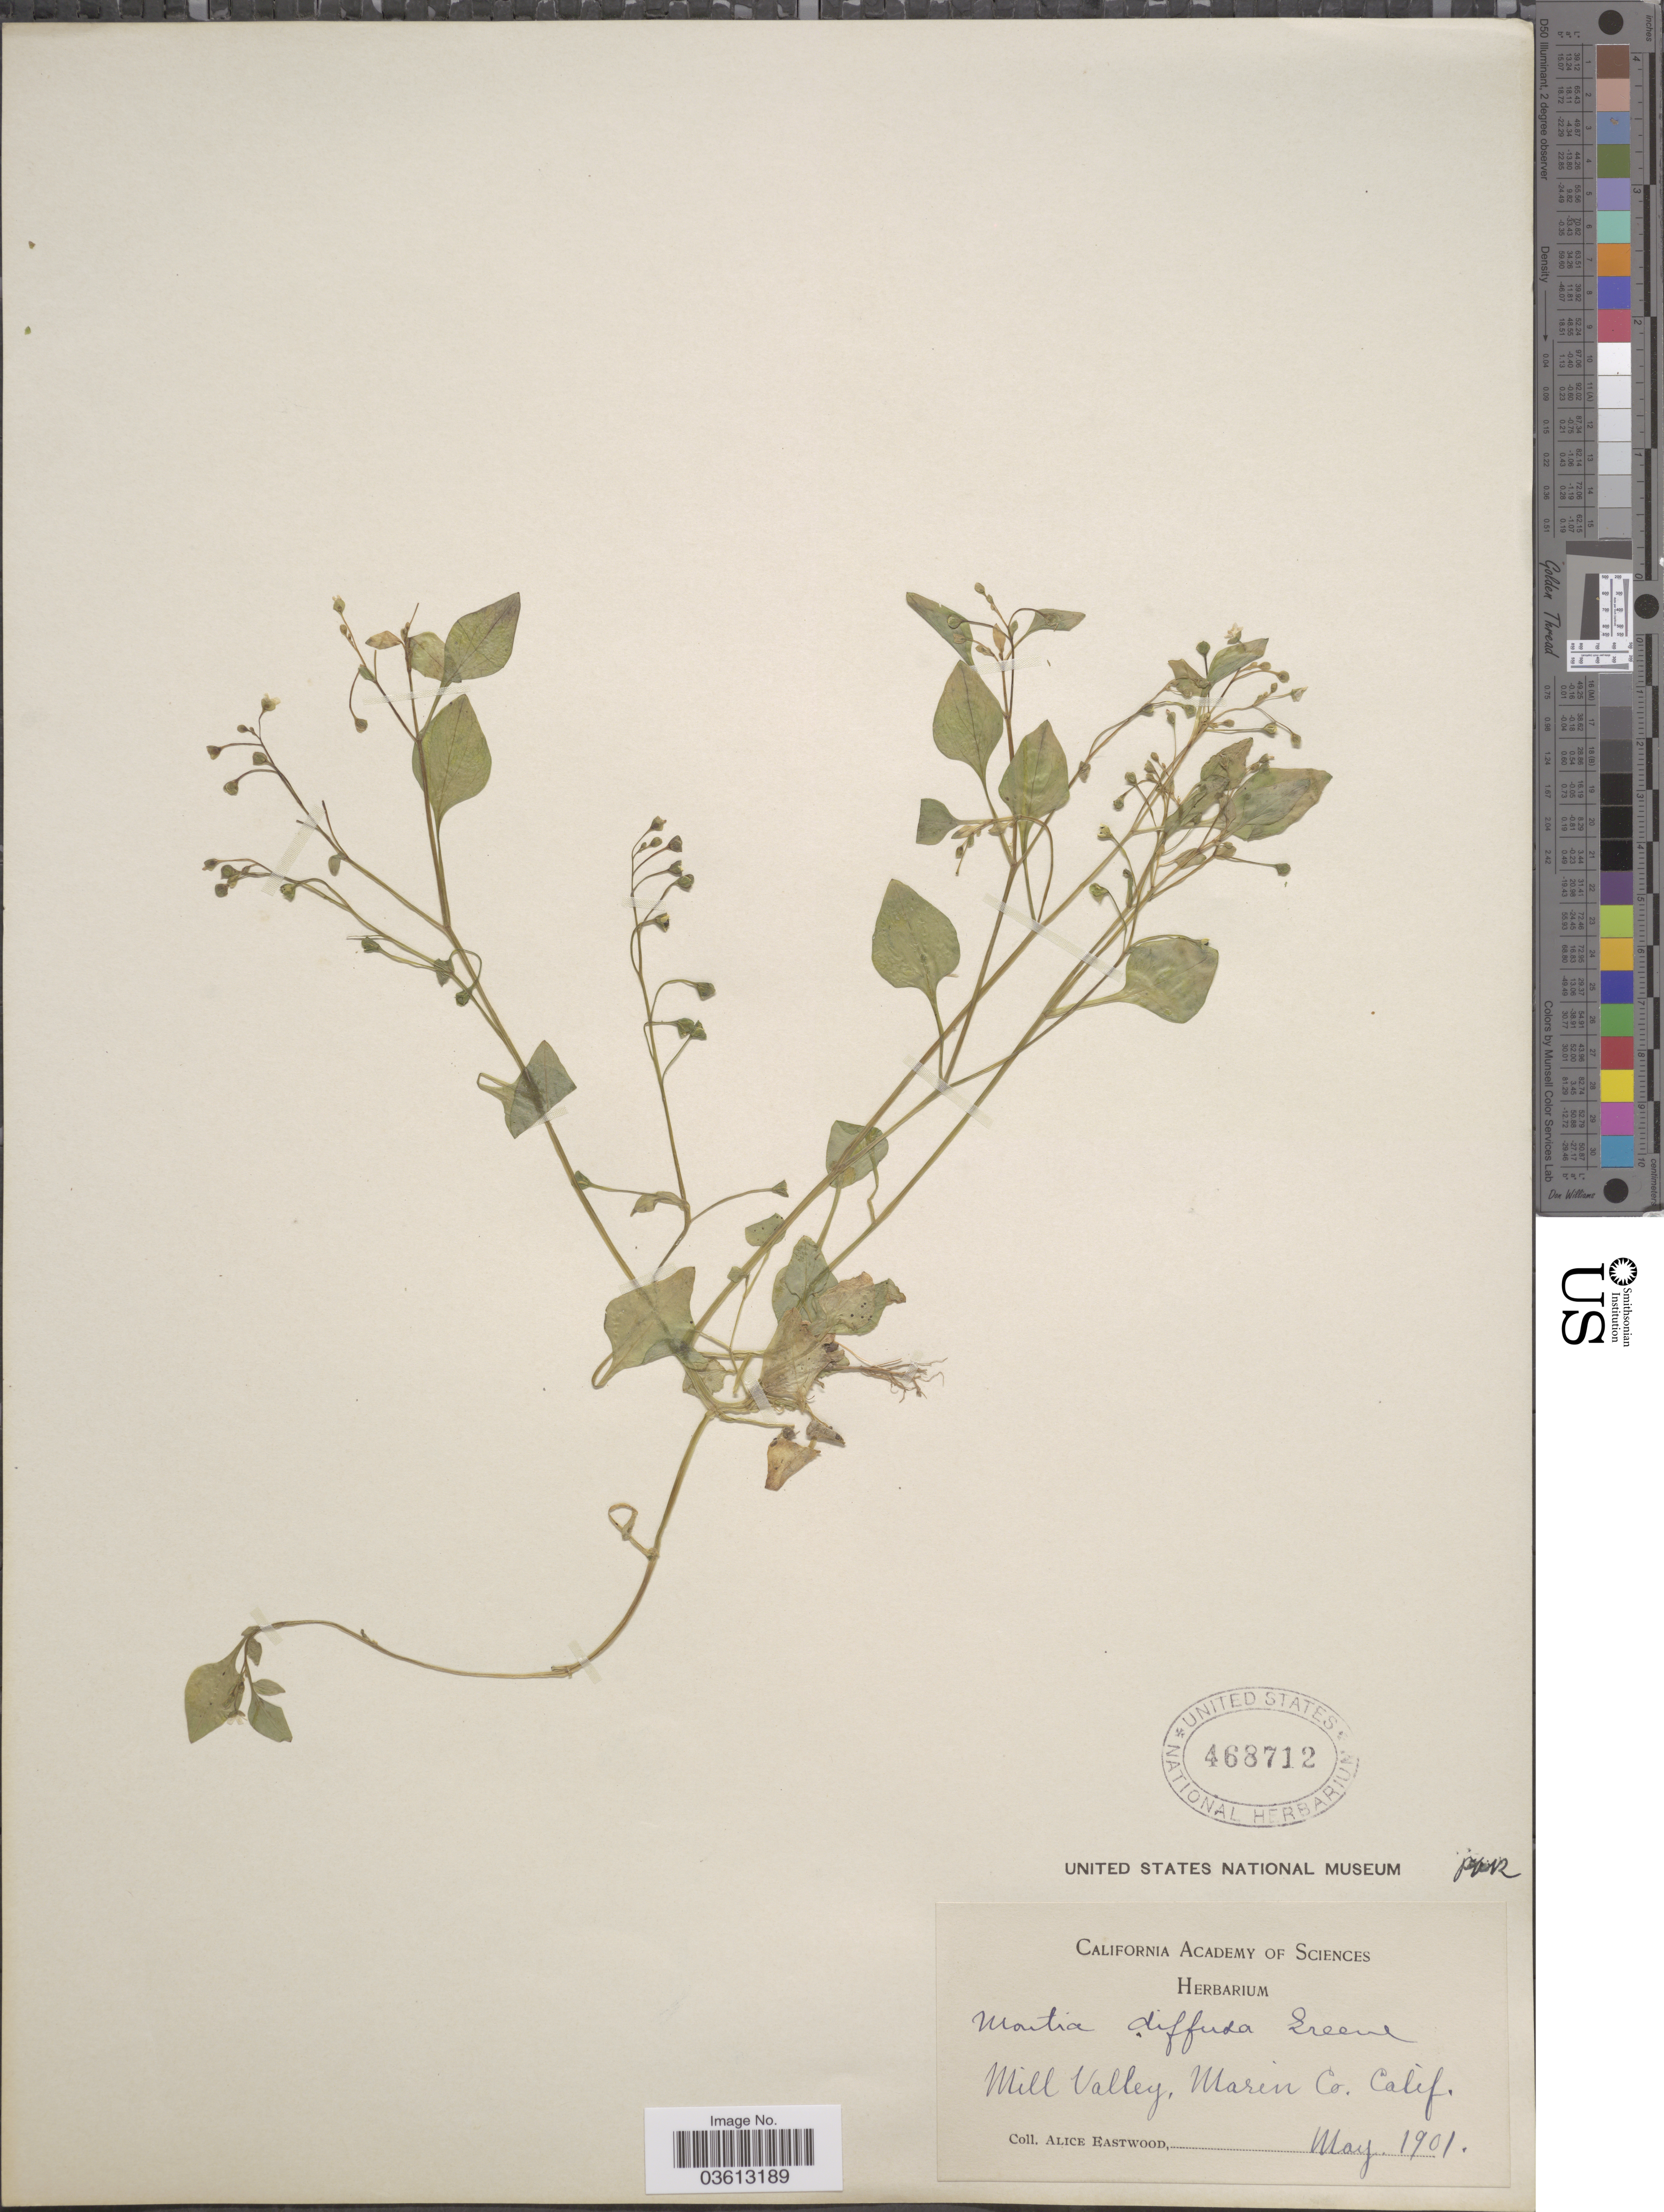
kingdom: Plantae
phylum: Tracheophyta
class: Magnoliopsida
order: Caryophyllales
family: Montiaceae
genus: Montia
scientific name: Montia diffusa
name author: (Nutt.) Greene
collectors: A. Eastwood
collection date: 1901-05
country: United States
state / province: California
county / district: Marin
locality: Mill Valley, Marin Co.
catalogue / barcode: US 468712